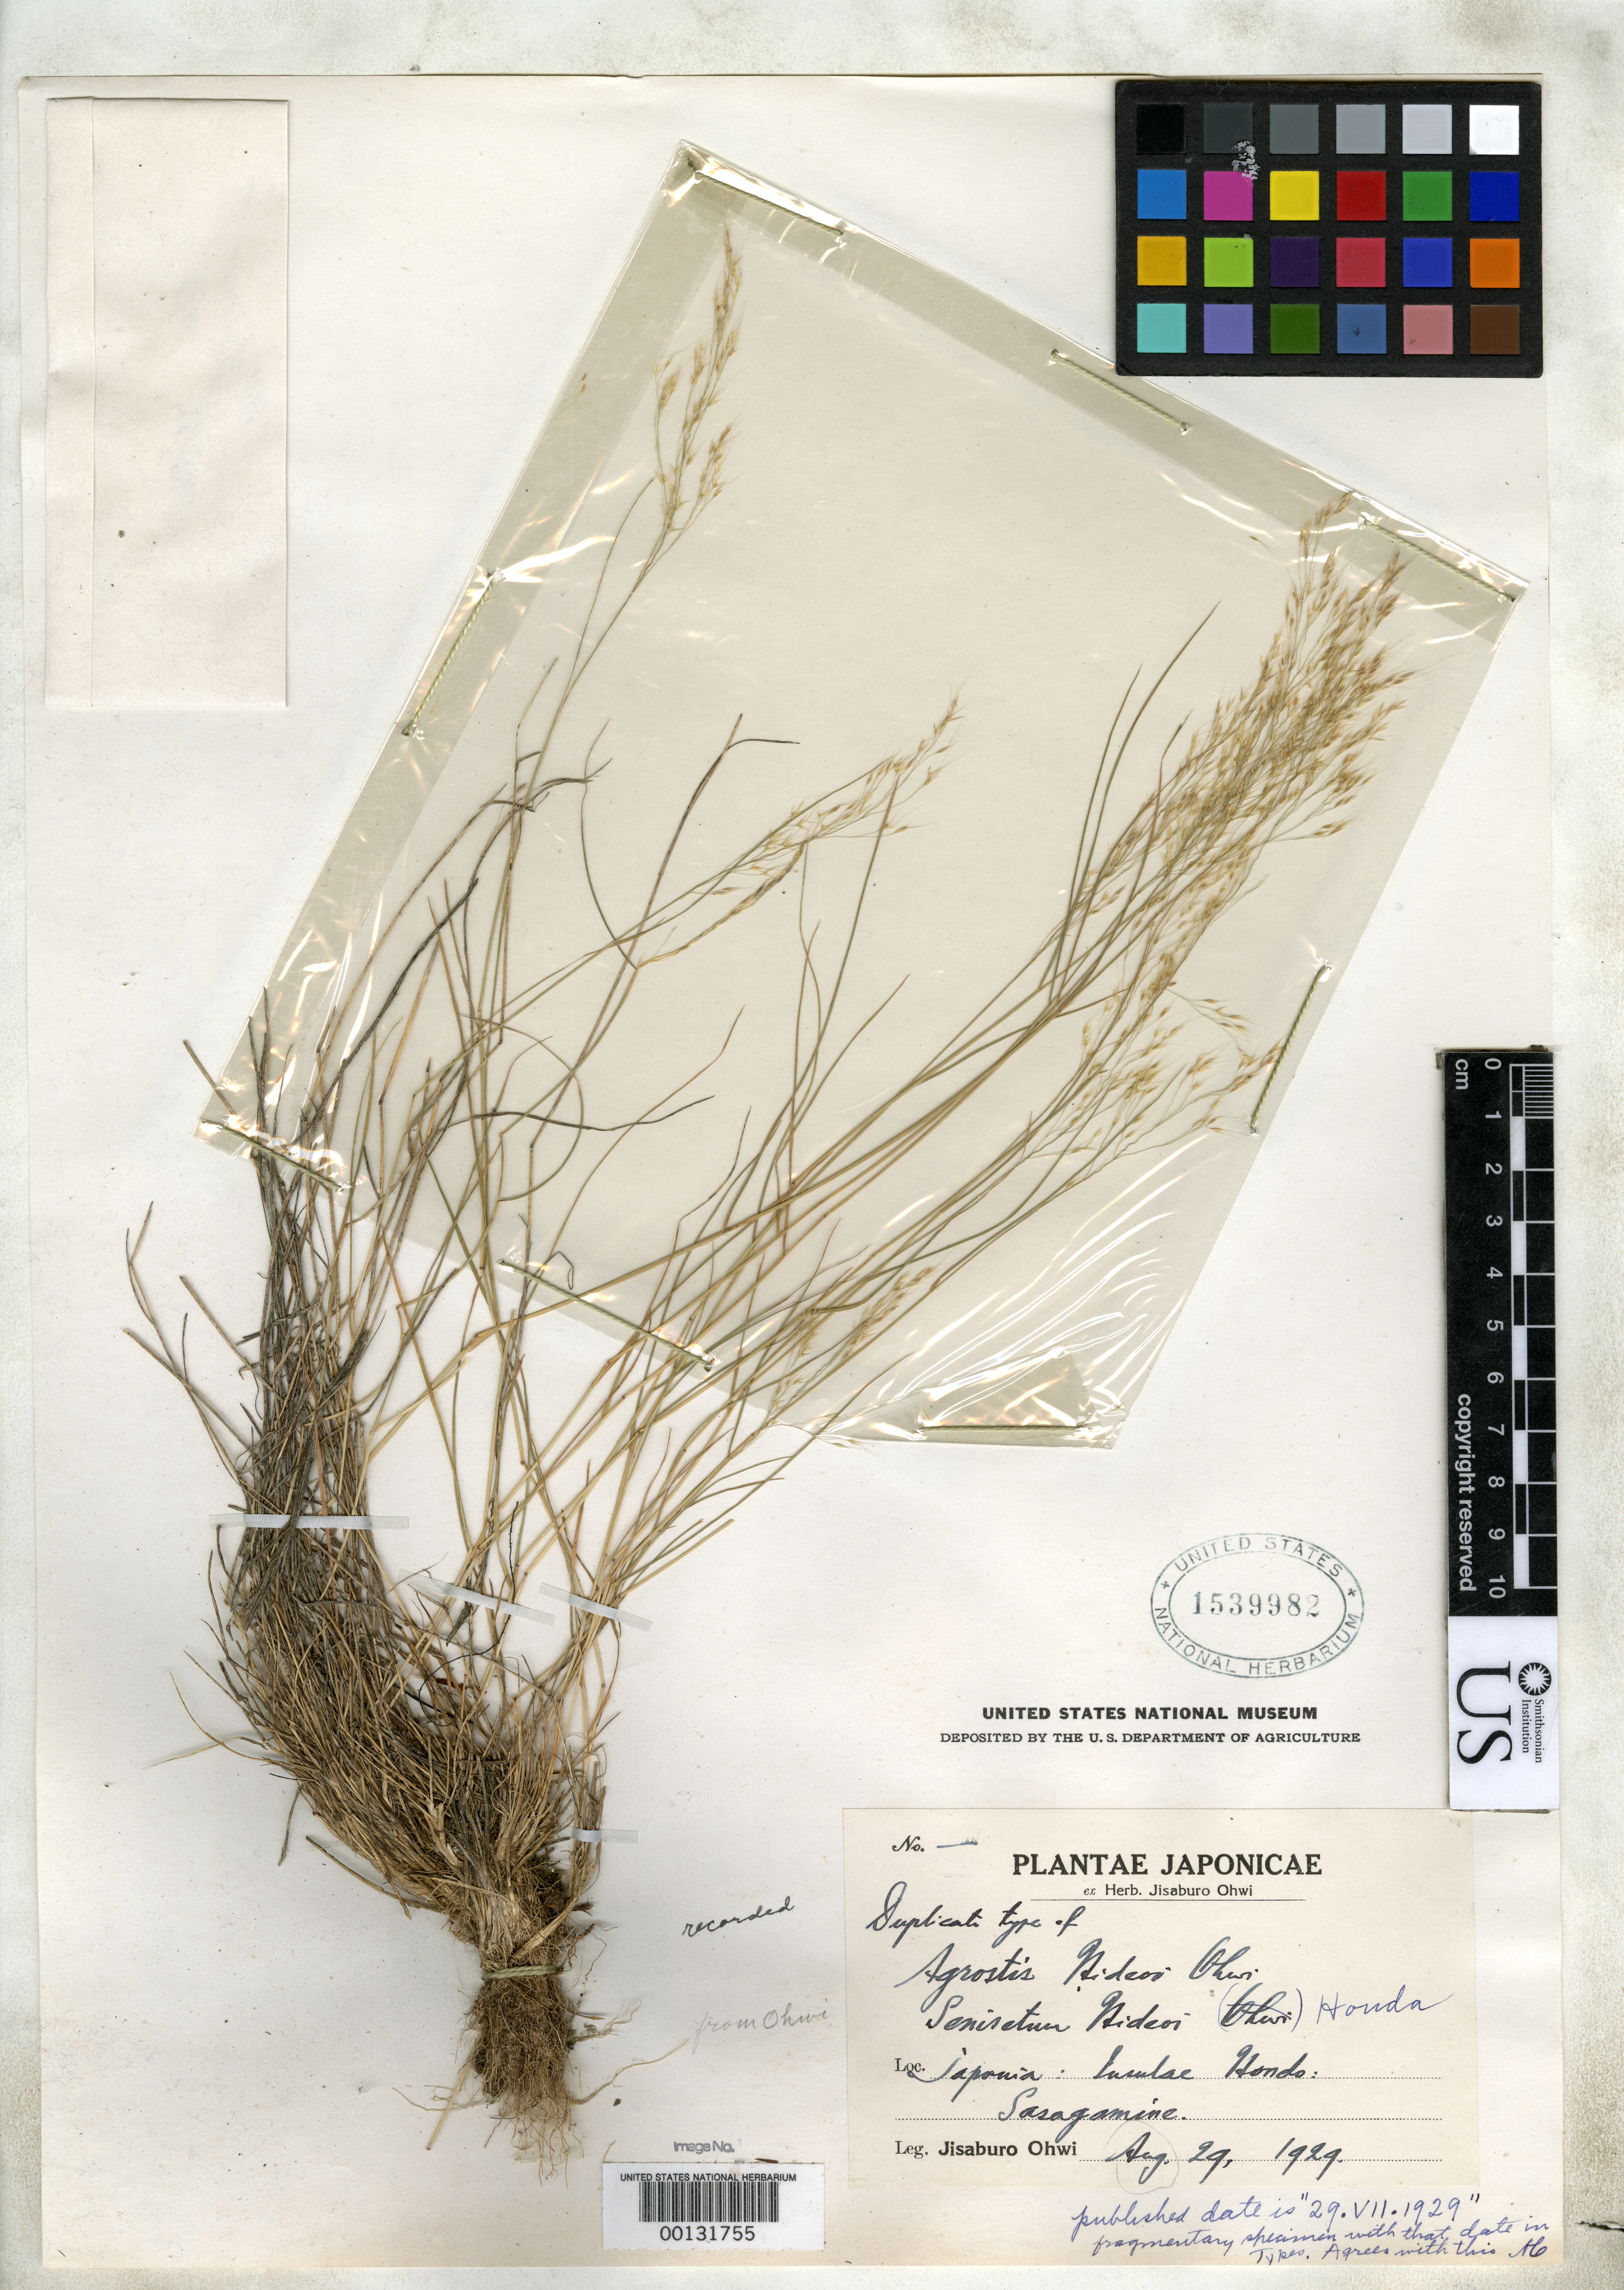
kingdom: Plantae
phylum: Tracheophyta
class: Liliopsida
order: Poales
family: Poaceae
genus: Agrostis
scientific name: Agrostis hideoi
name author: Ohwi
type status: Isotype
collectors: J. Ohwi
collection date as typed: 29 Aug 1929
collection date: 1929-08-29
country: Japan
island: Honshu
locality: Sasagamine.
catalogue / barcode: US 1539982